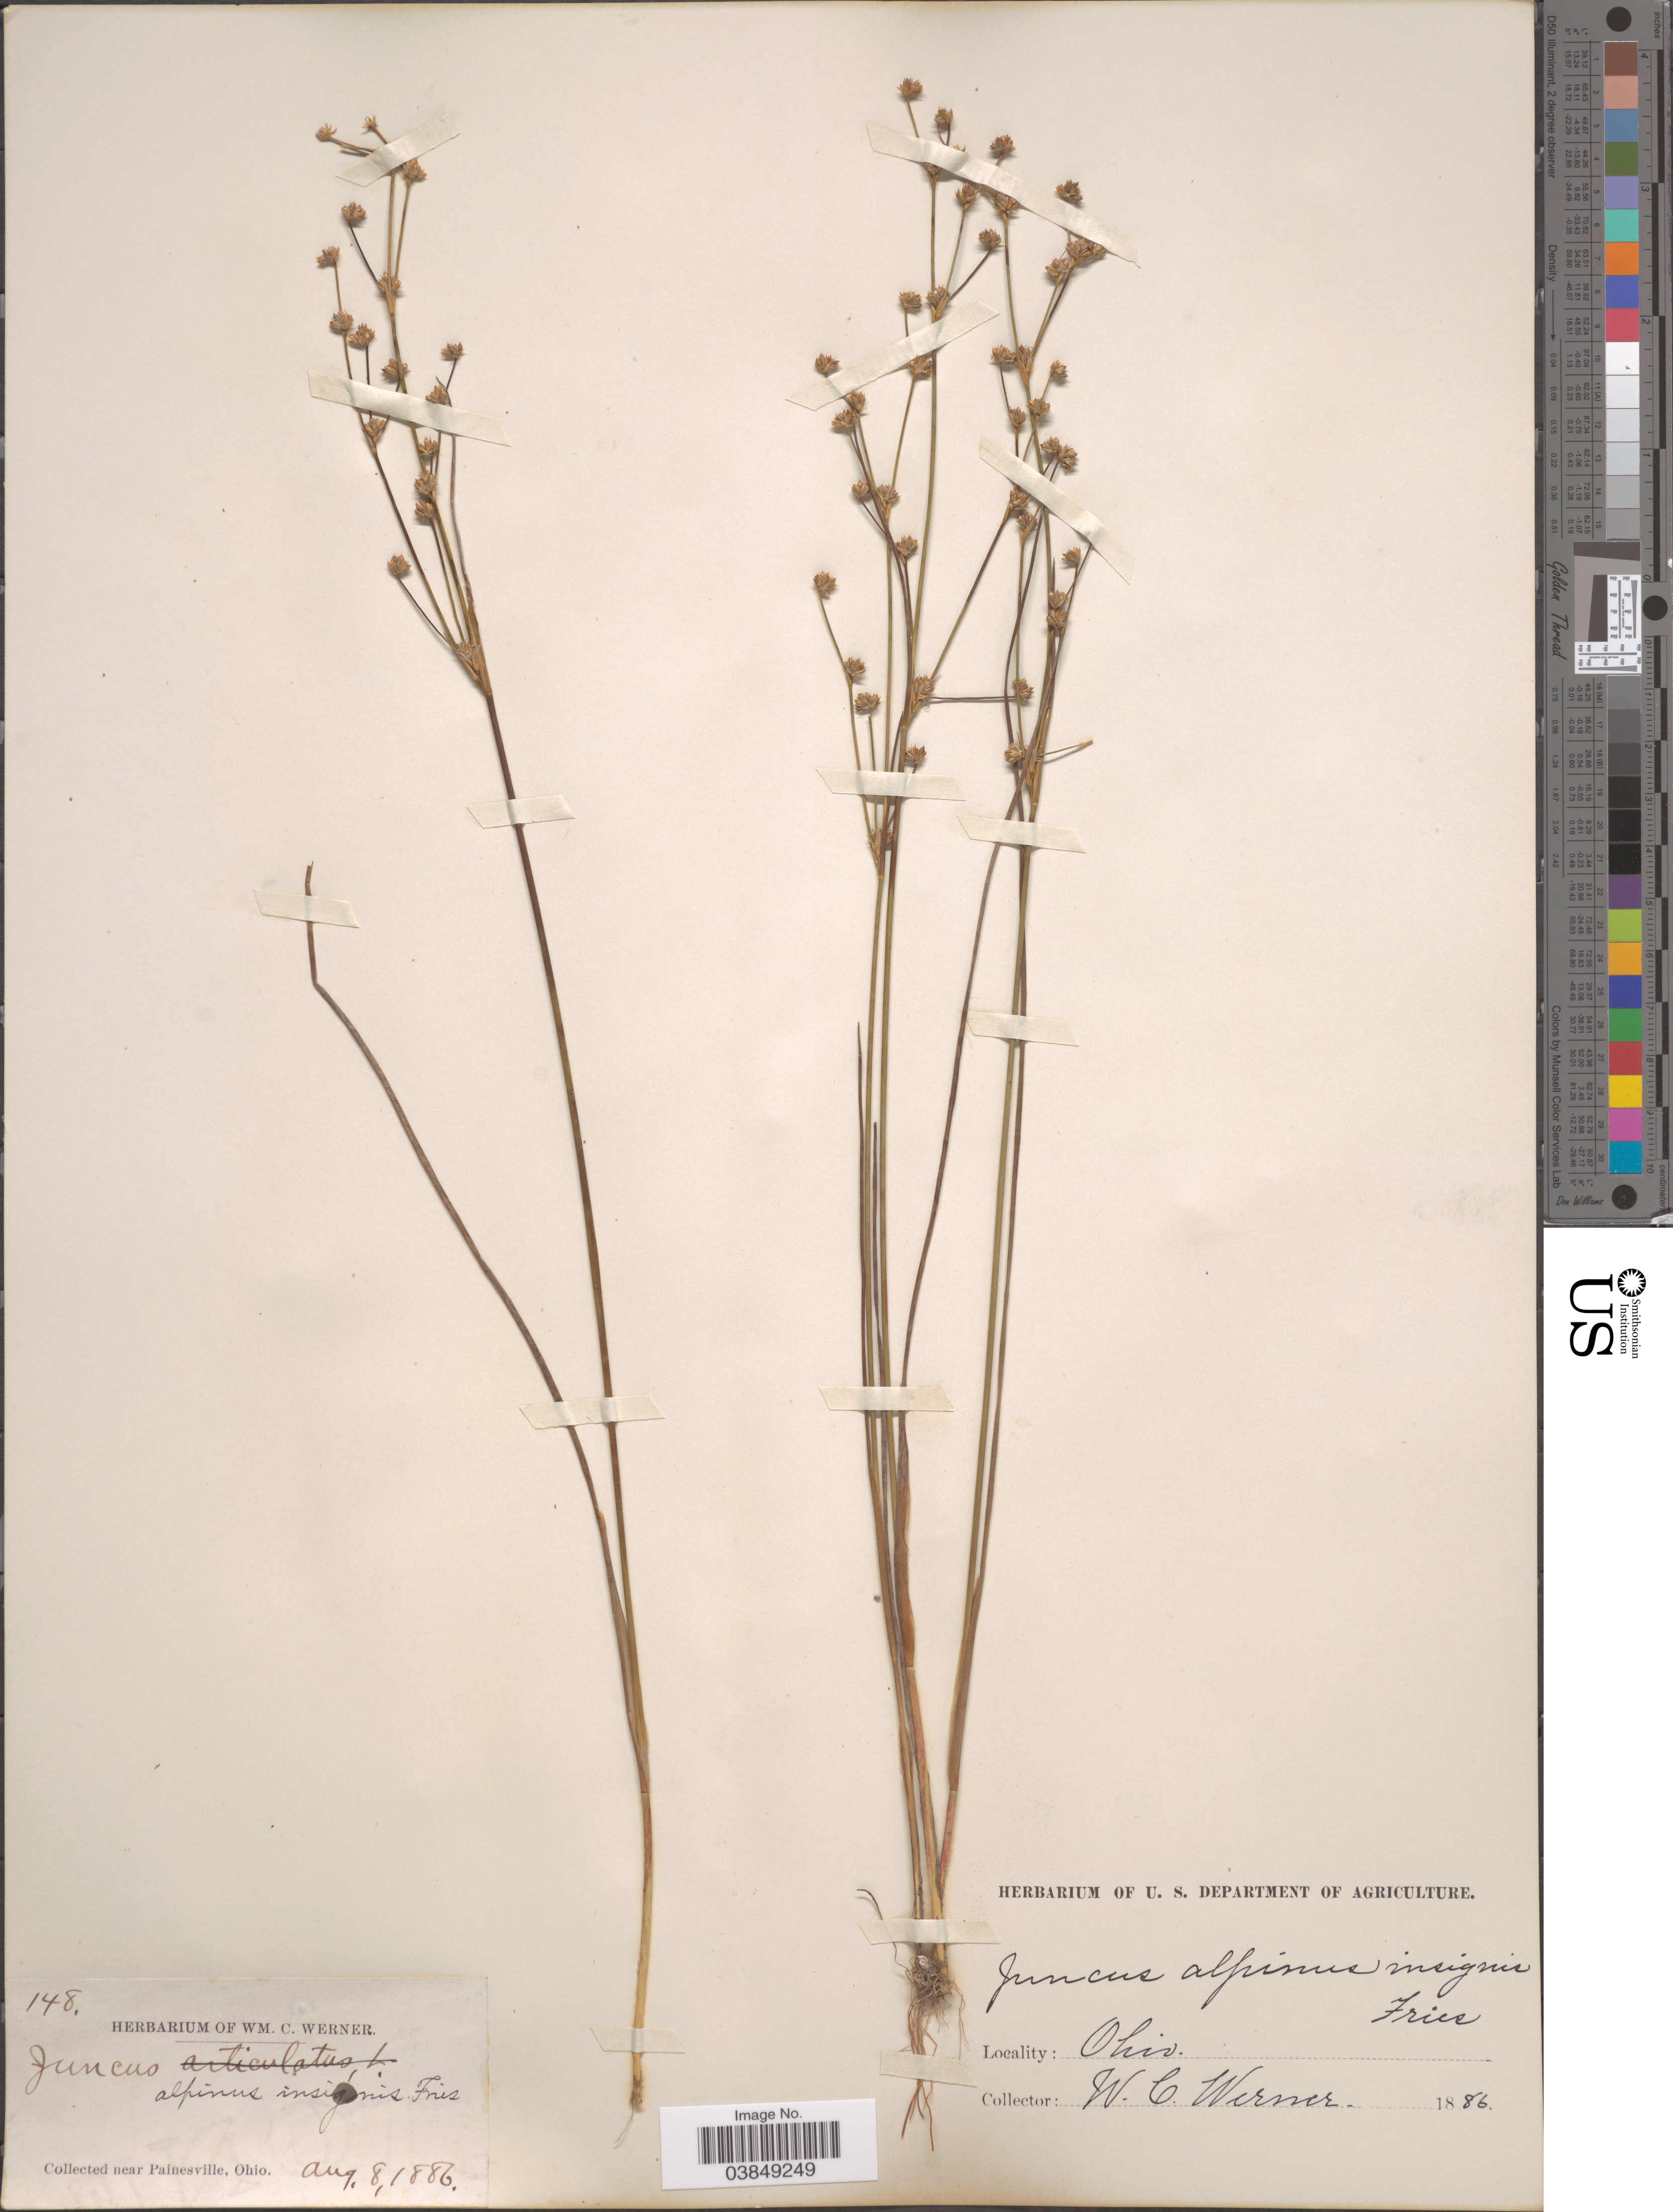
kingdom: Plantae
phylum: Tracheophyta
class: Liliopsida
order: Poales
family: Juncaceae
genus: Juncus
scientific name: Juncus rariflorus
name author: Hartm.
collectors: W. Werner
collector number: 148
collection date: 1886-08-08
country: United States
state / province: Ohio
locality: Near Painesville.